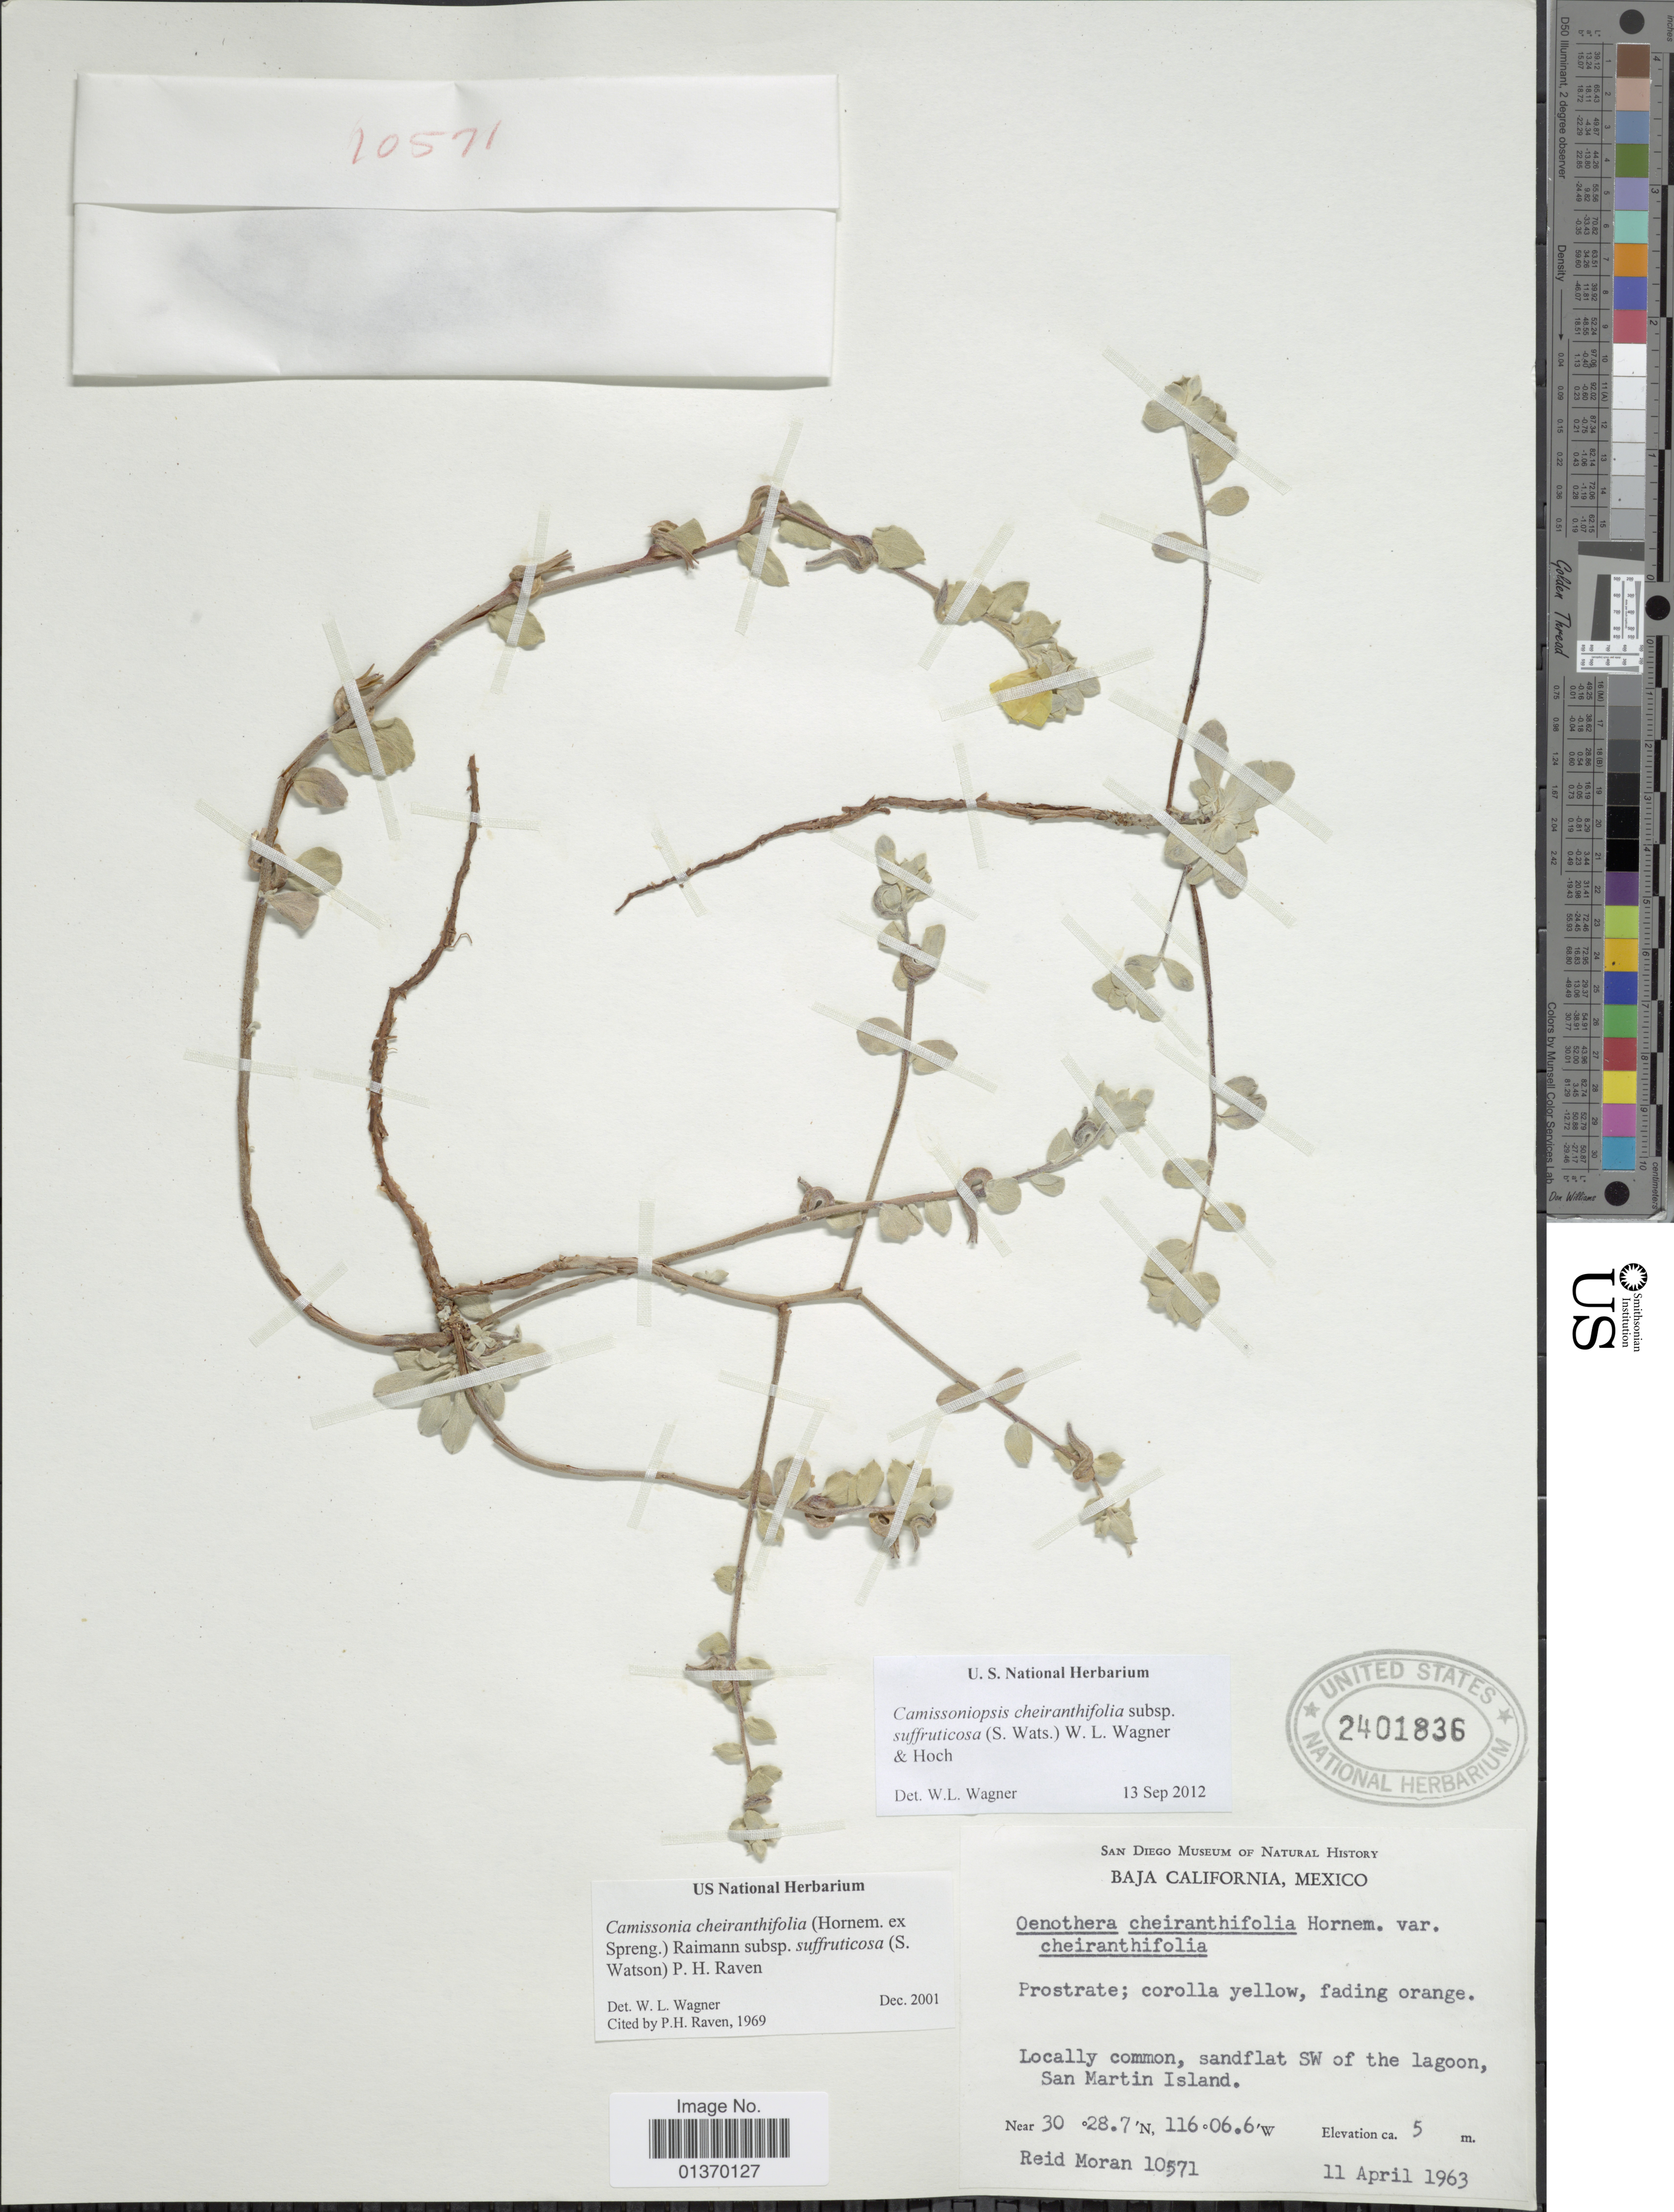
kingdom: Plantae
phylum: Tracheophyta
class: Magnoliopsida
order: Myrtales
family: Onagraceae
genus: Camissoniopsis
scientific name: Camissoniopsis cheiranthifolia subsp. suffruticosa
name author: (S. Watson) W.L. Wagner & Hoch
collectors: R. V. Moran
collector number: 10571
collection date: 1963-04-11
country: Mexico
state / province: Baja California Norte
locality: Sandflat SW of the lagoon, San Martin Island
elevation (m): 5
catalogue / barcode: US 2401836